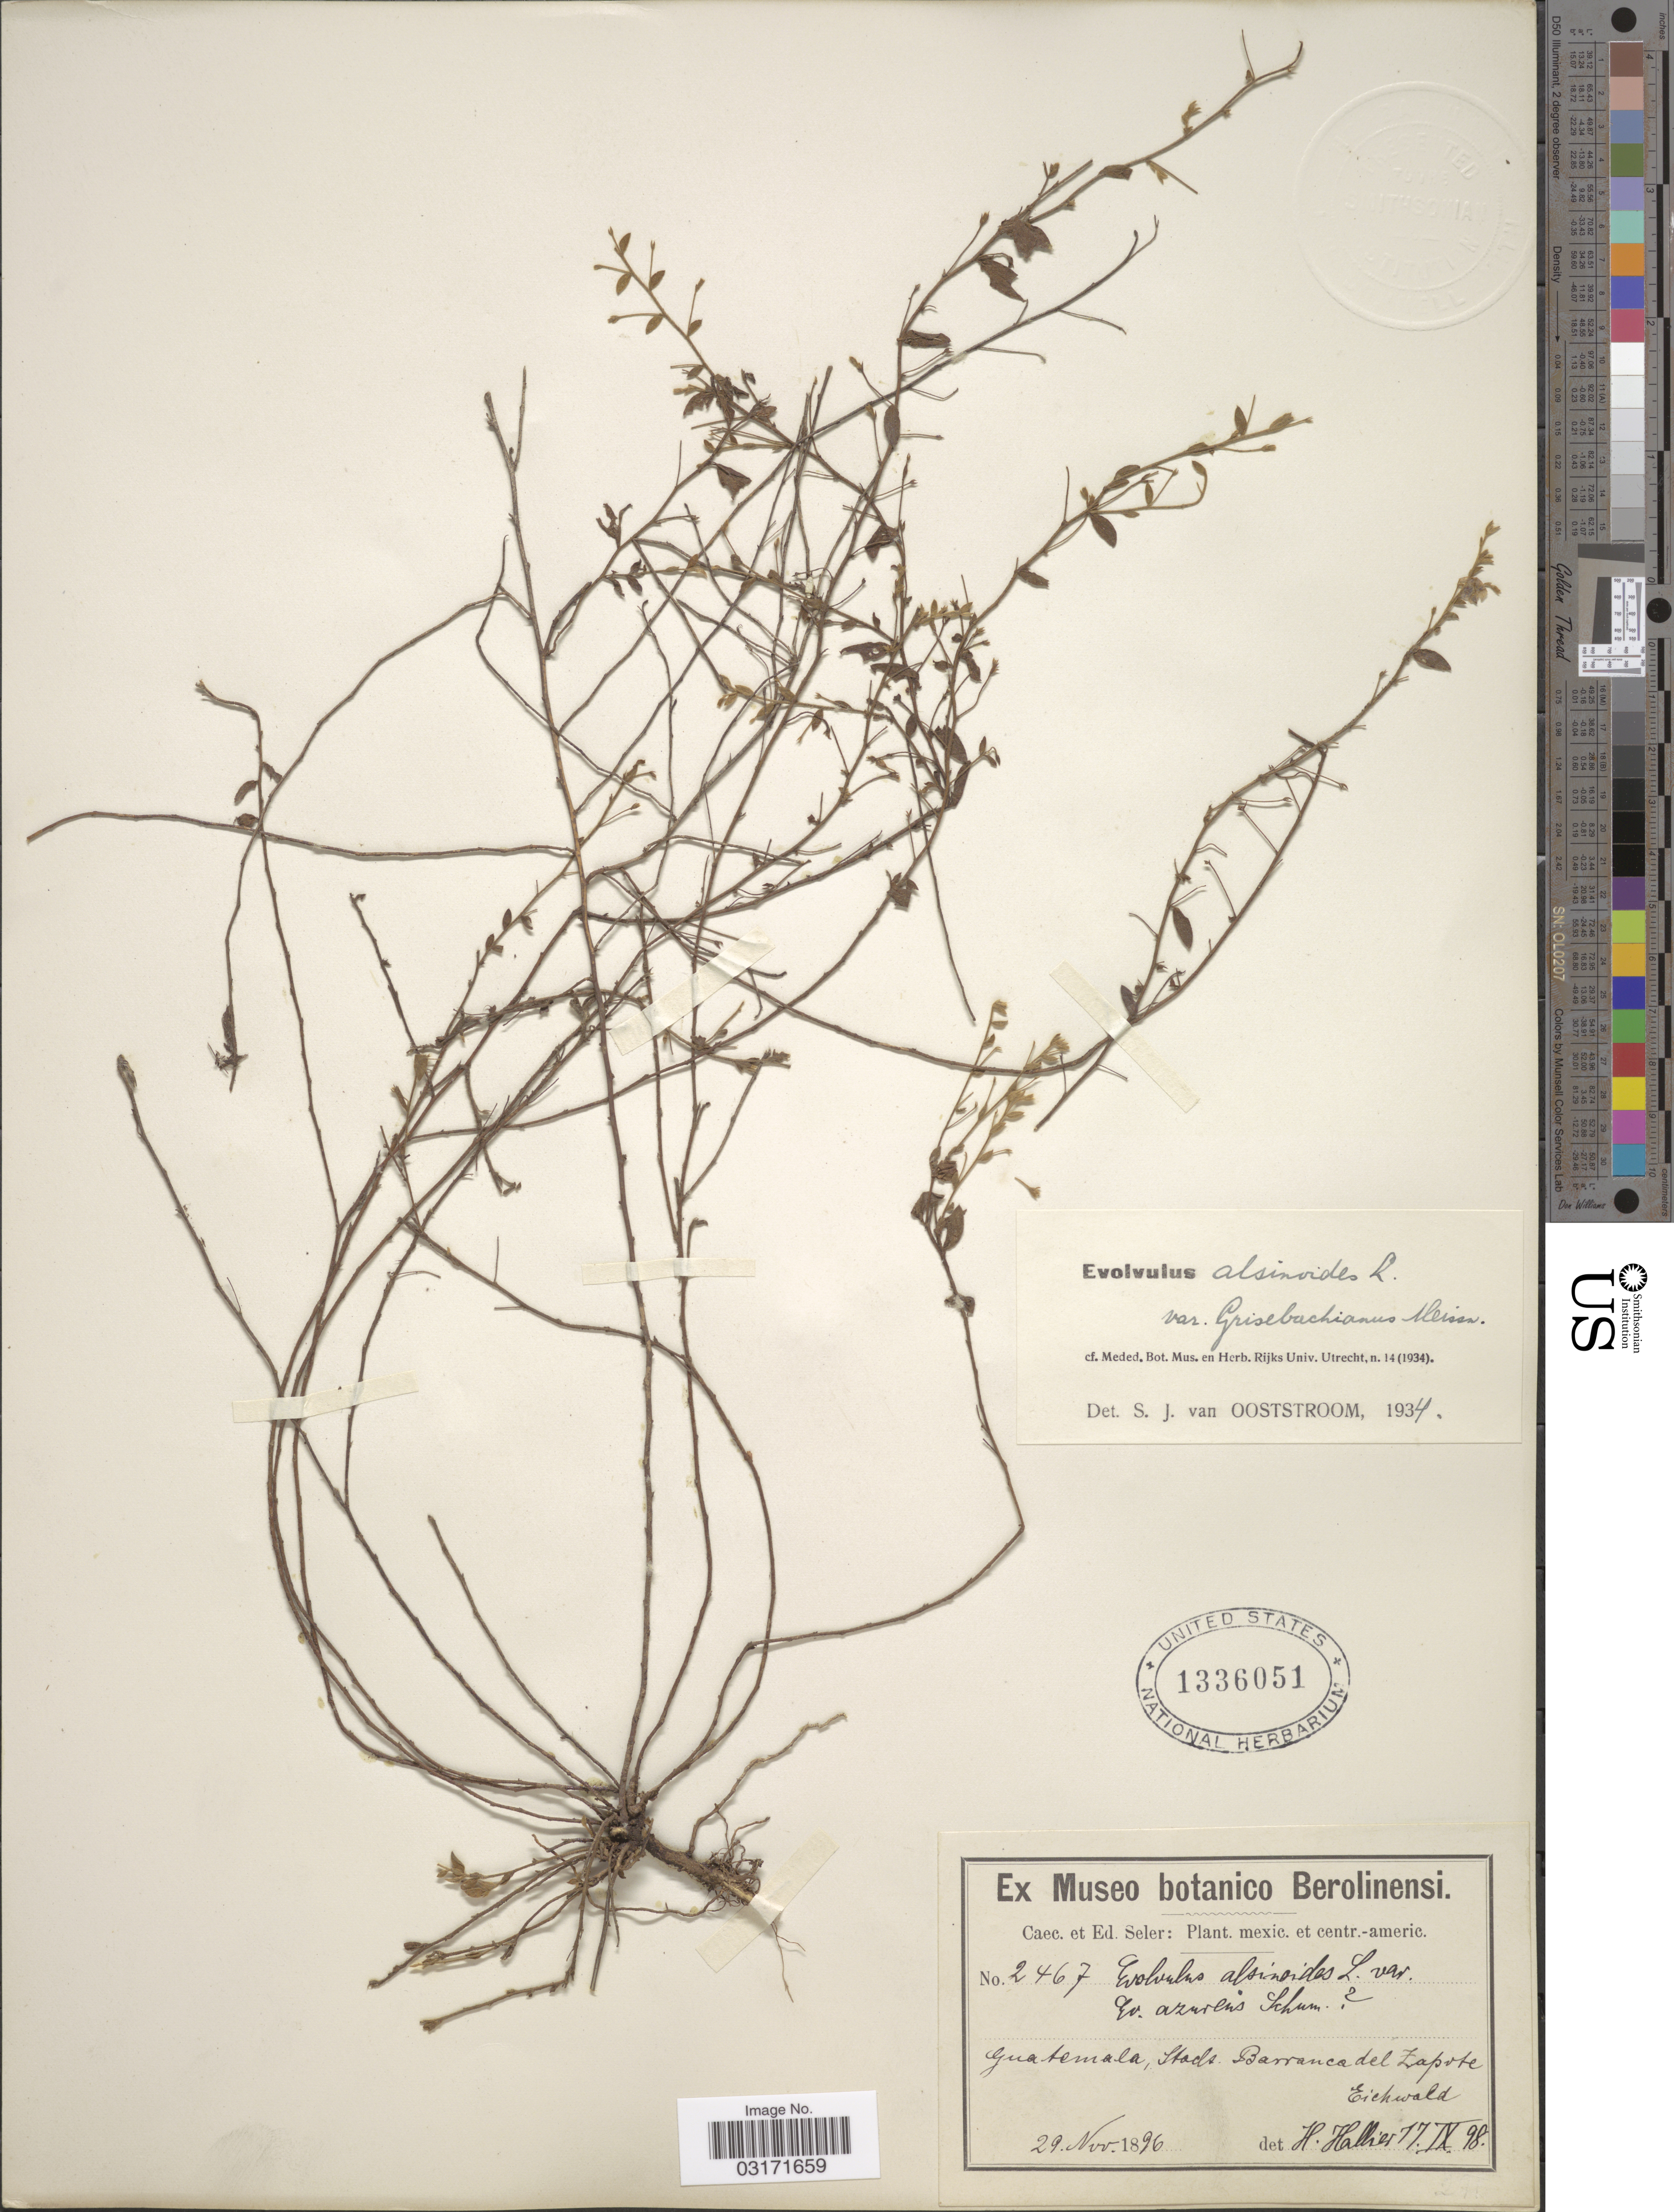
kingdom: Plantae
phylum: Tracheophyta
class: Magnoliopsida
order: Solanales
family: Convolvulaceae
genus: Evolvulus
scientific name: Evolvulus alsinoides var. grisebachianus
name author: Meisn.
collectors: C. Seler & E. G. Seler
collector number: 2467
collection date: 1896-11-29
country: Guatemala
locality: Stads. Barranca del Zapote, Eichwald.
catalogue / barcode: US 1336051